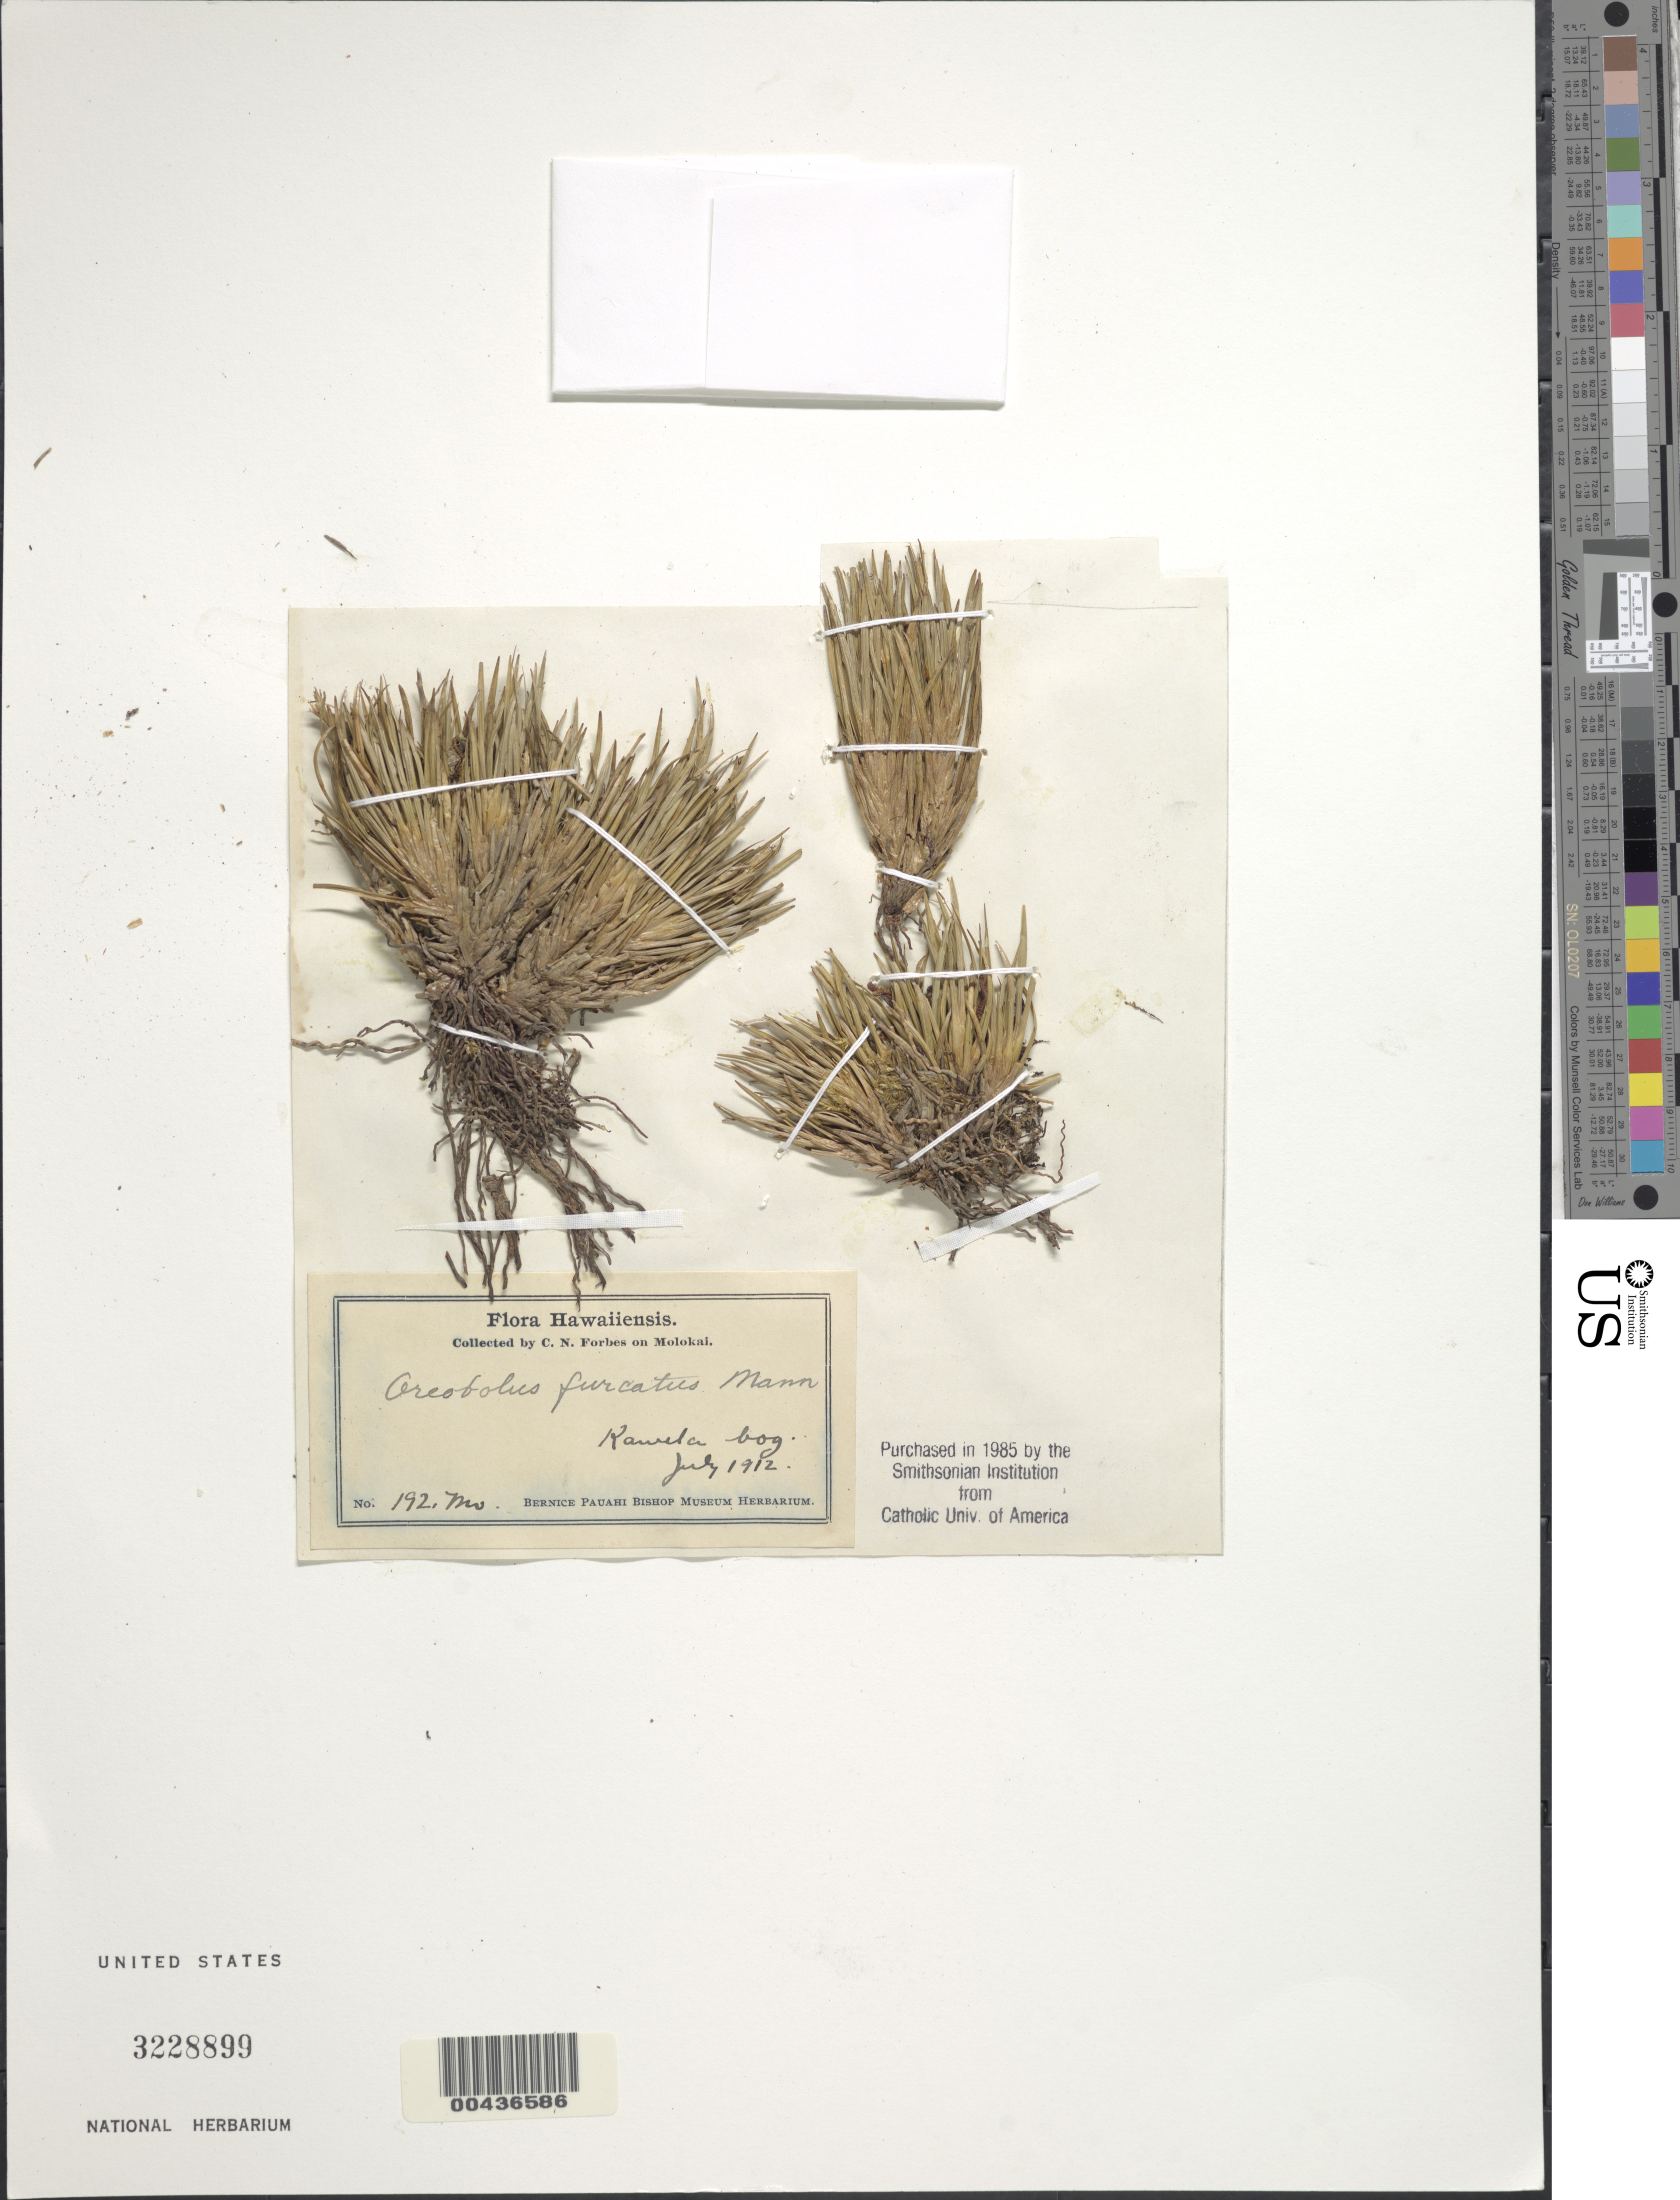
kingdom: Plantae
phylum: Tracheophyta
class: Liliopsida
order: Poales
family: Cyperaceae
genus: Oreobolus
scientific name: Oreobolus furcatus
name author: H. Mann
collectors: C. N. Forbes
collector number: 192.Mo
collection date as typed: Jul 1912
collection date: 1912-07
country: United States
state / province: Hawaii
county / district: Maui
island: Moloka'i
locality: Kawela bog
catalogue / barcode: US 3228899